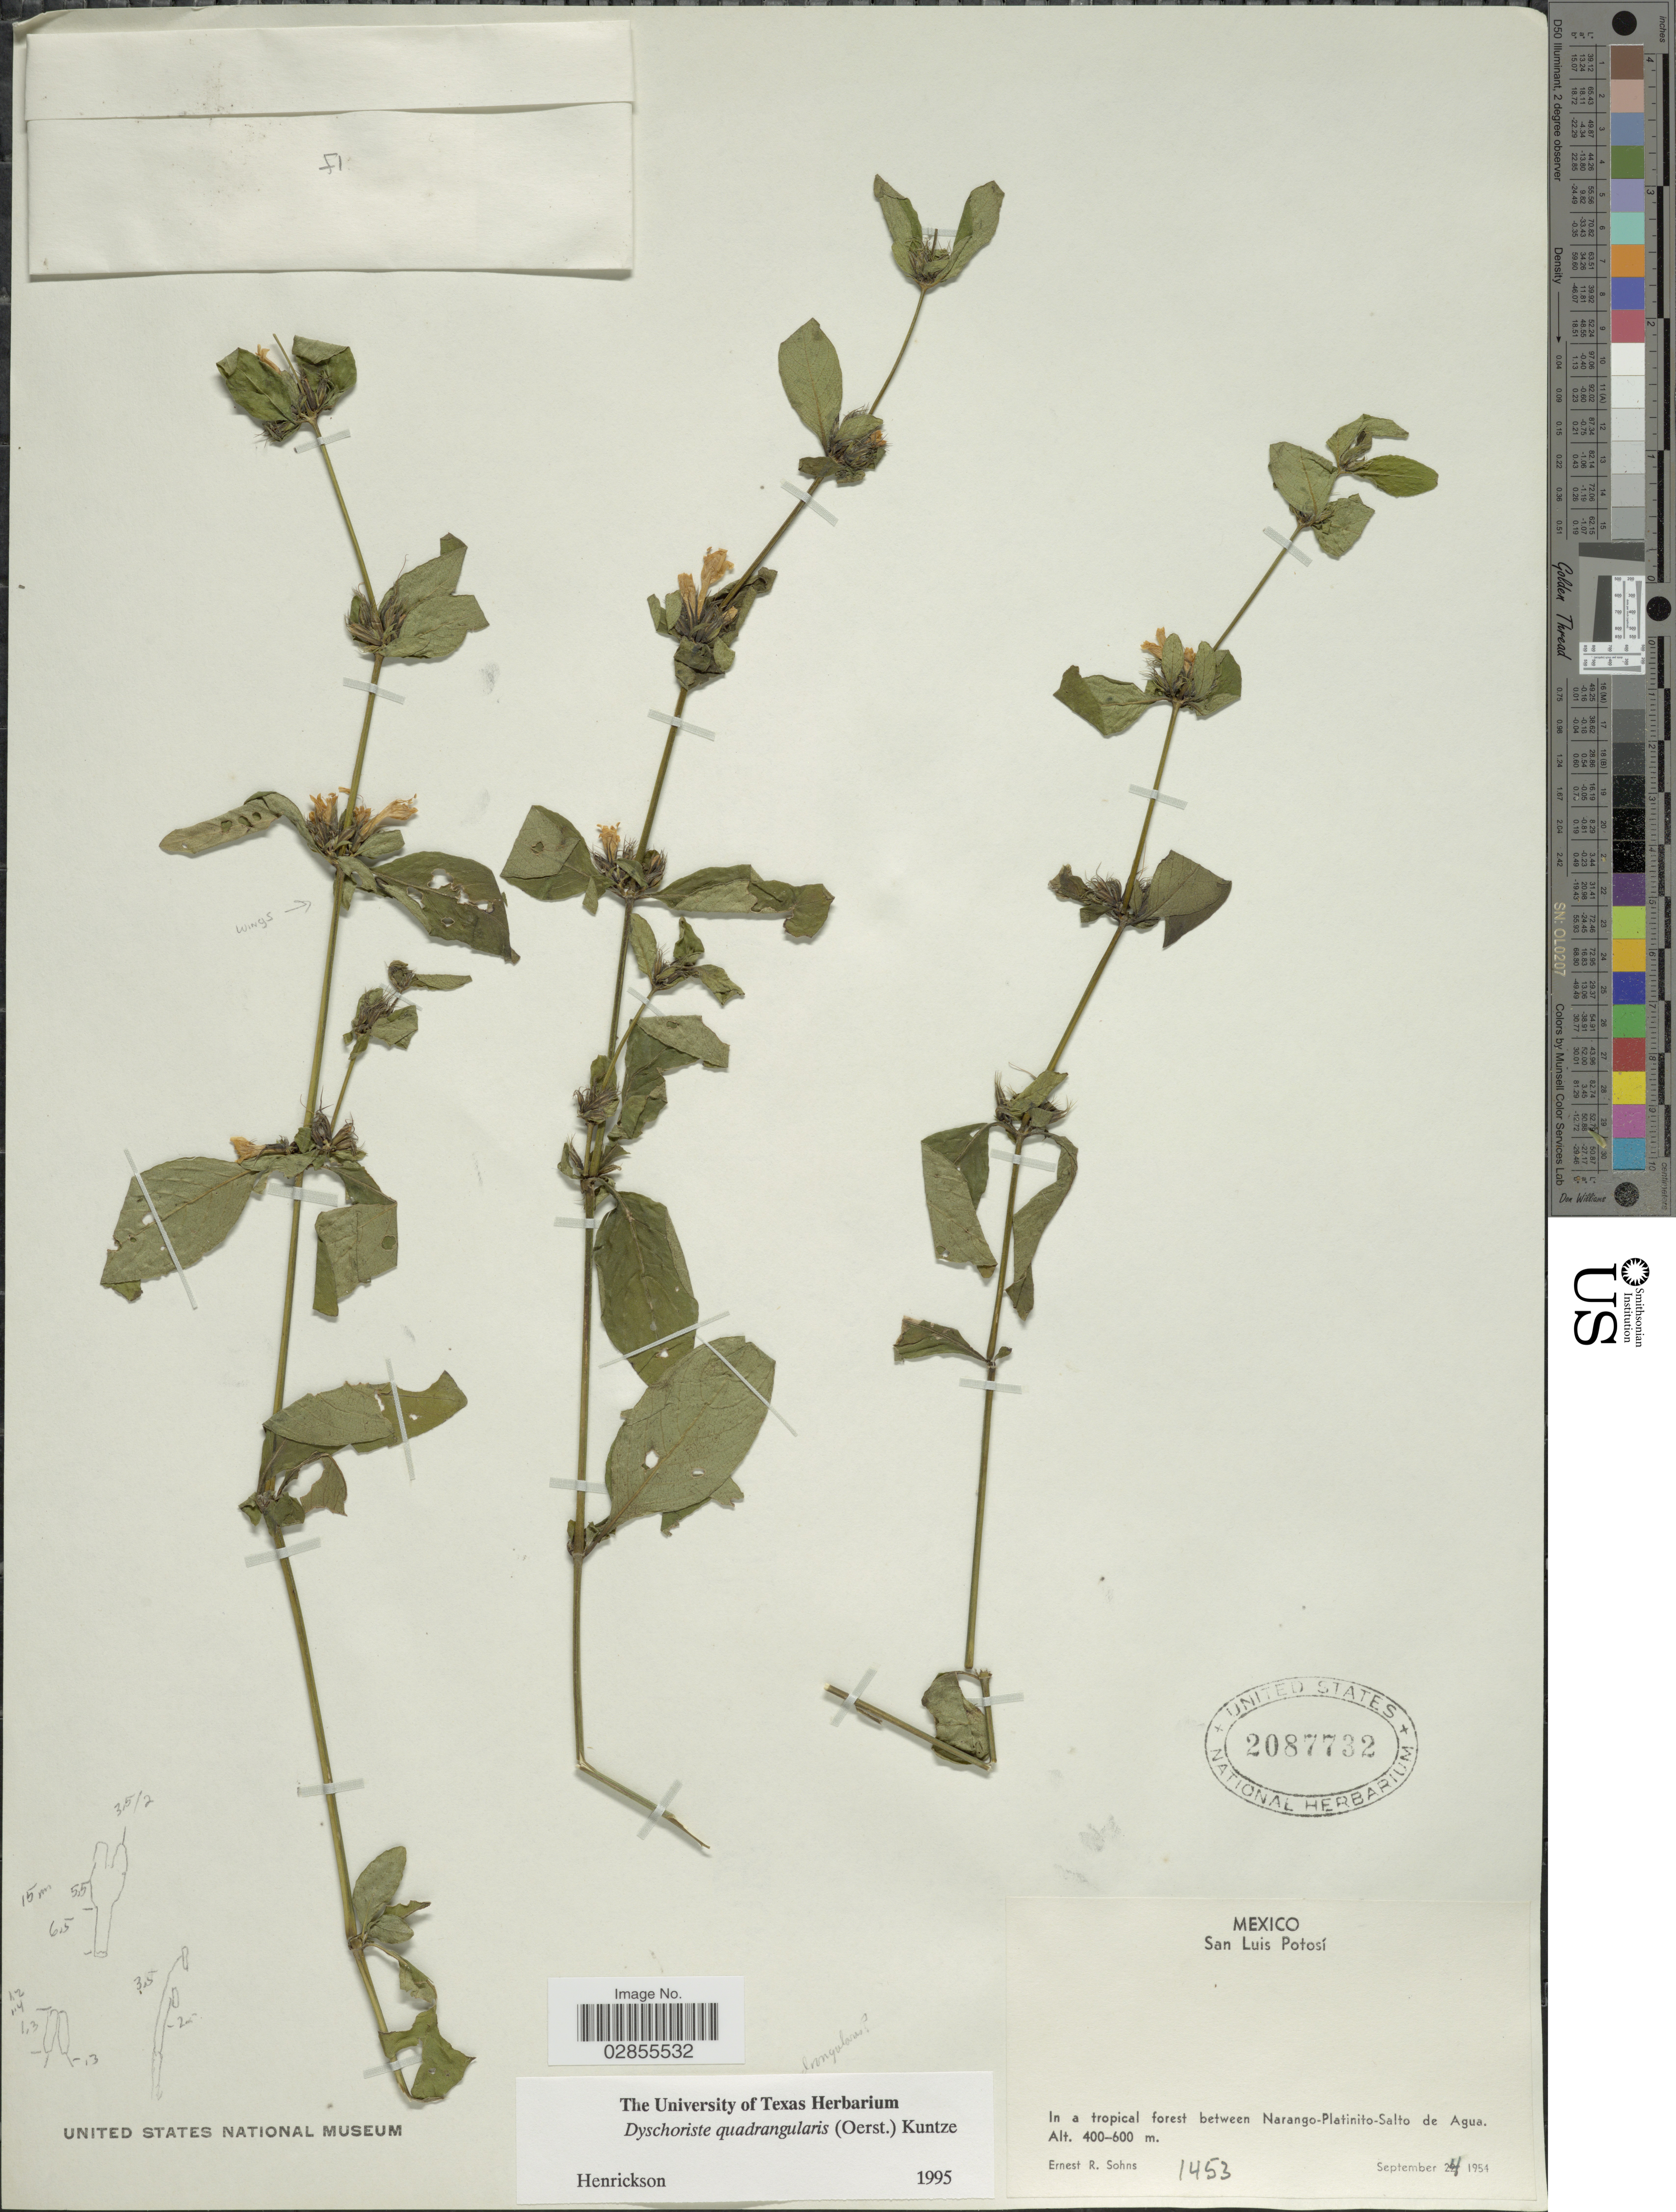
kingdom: Plantae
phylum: Tracheophyta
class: Magnoliopsida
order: Lamiales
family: Acanthaceae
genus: Dyschoriste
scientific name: Dyschoriste quadrangularis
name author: (Oerst.) Kuntze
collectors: E. R. Sohns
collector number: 1453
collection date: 1954-09-04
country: Mexico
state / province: San Luis Potosí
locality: In a tropical forest between Narango-Platinito-Salto de Agua.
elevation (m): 400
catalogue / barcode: US 2087732